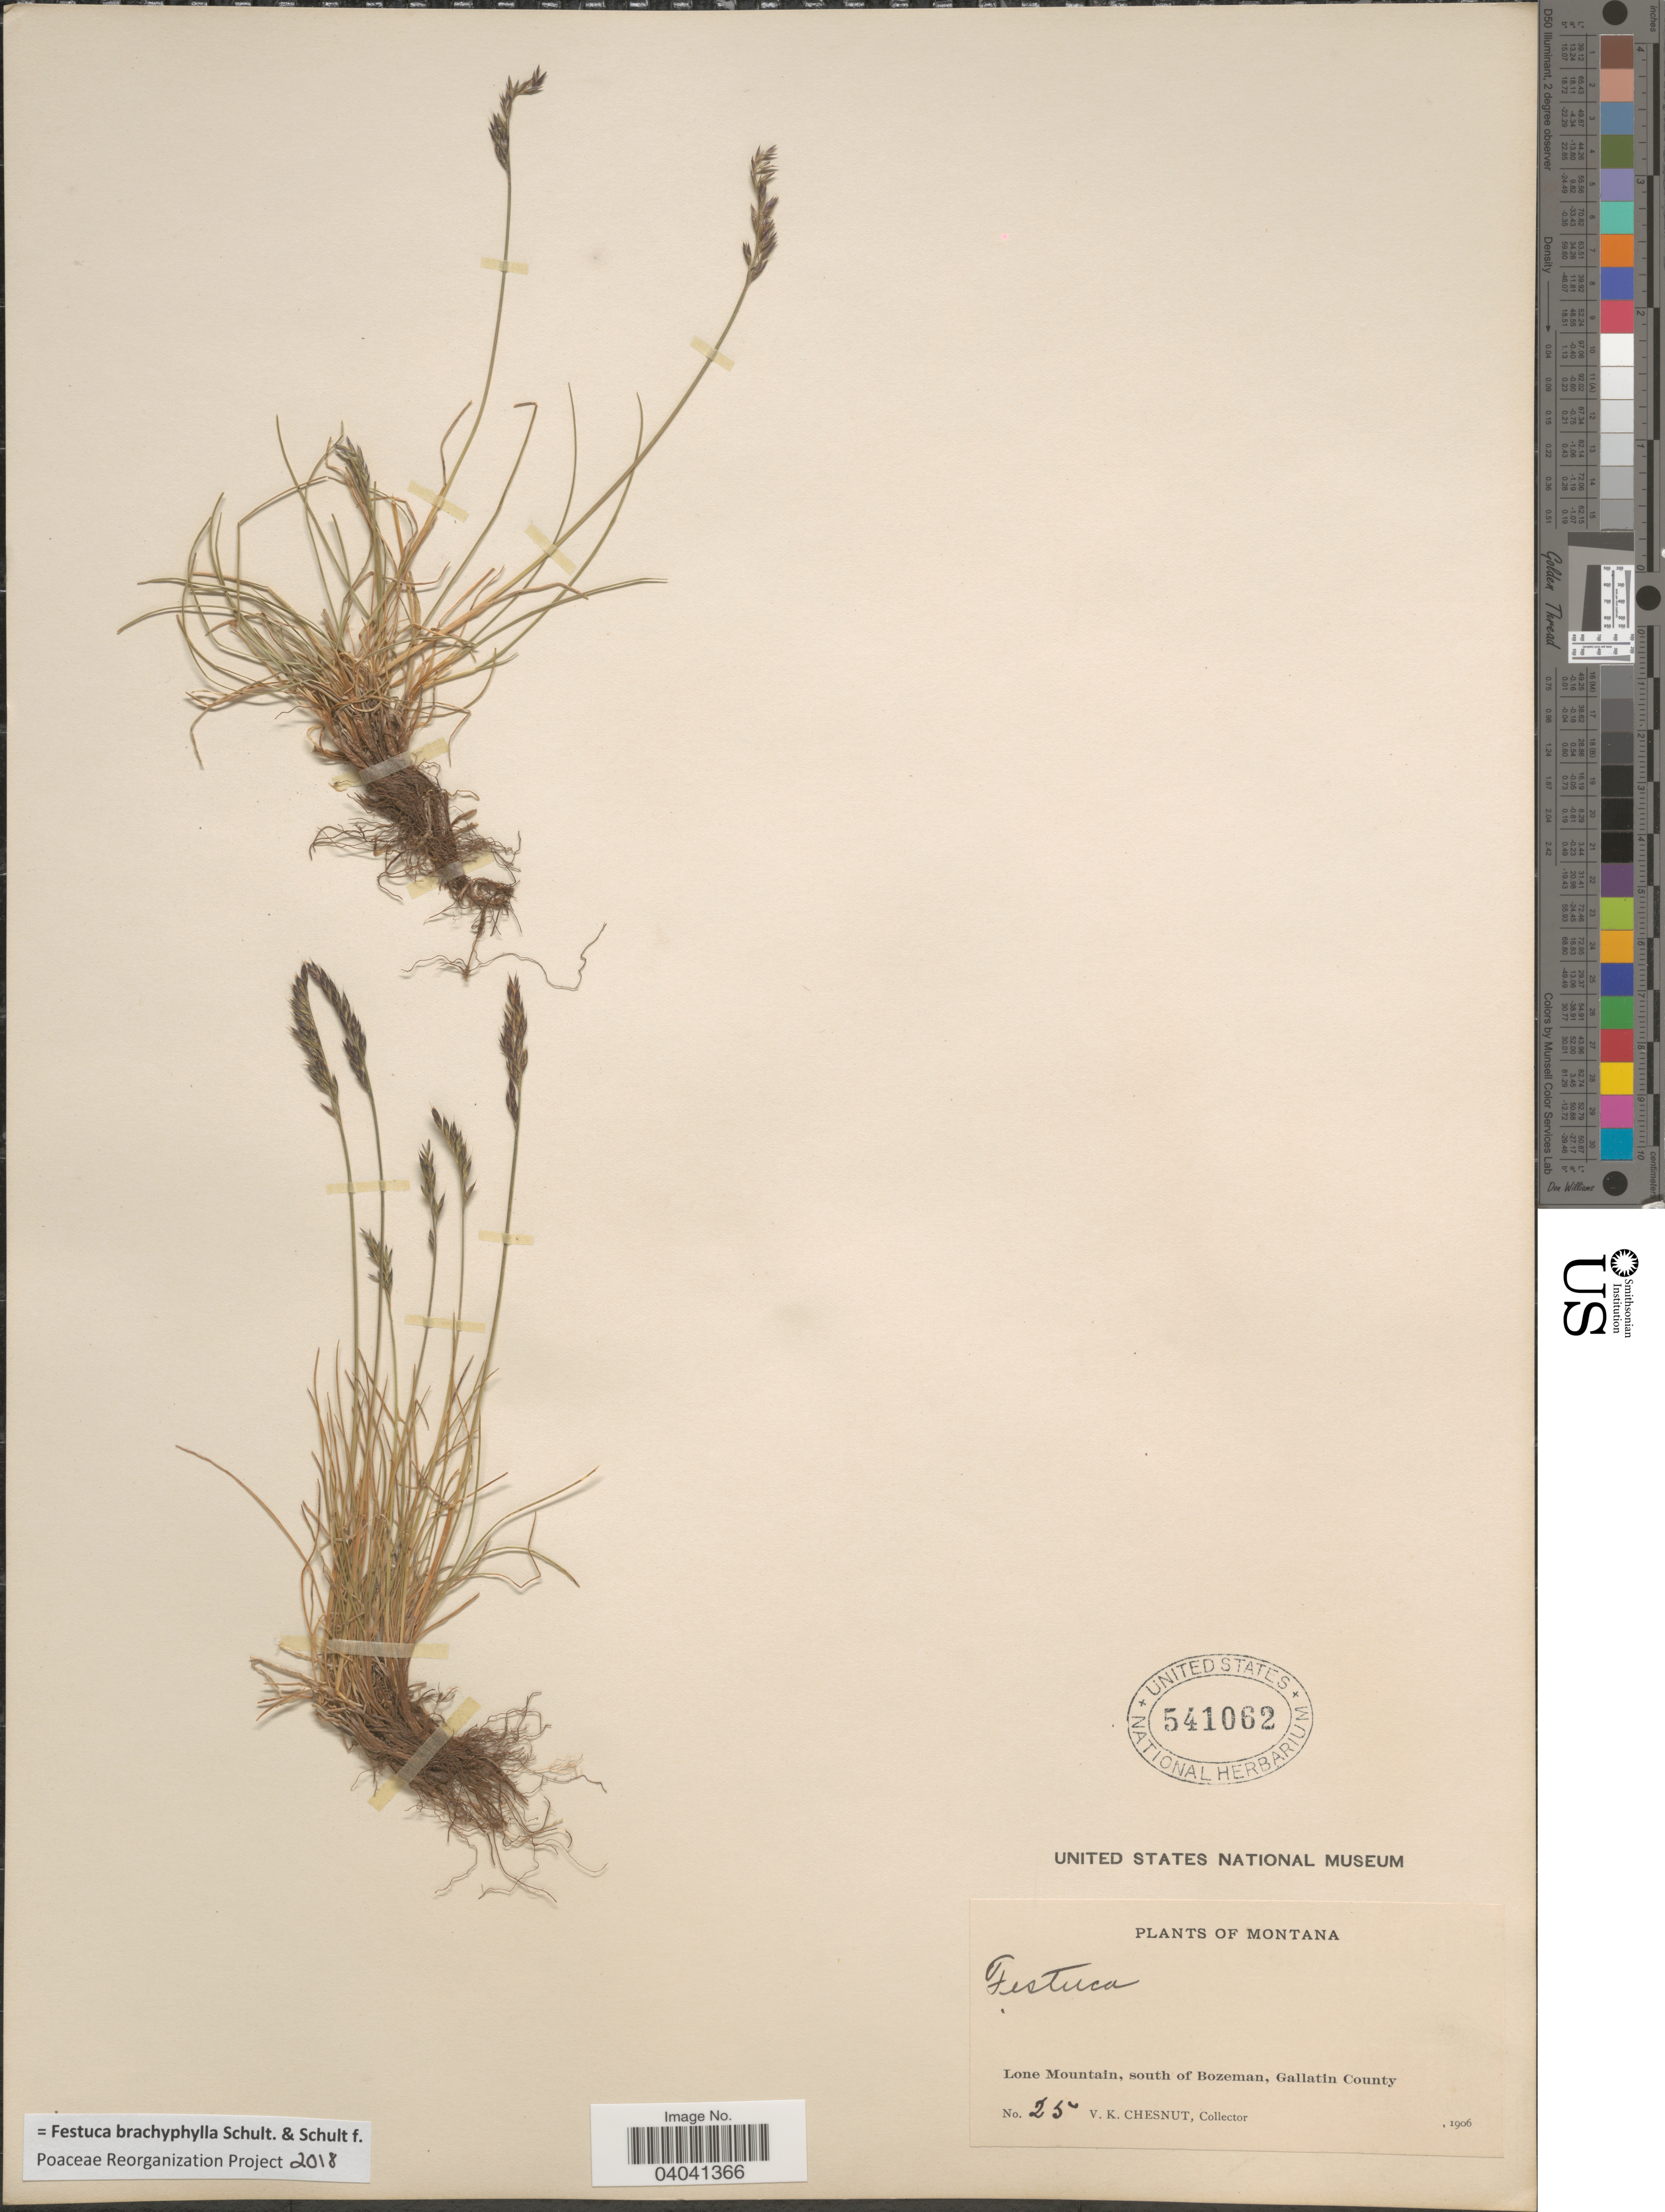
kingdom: Plantae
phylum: Tracheophyta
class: Liliopsida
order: Poales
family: Poaceae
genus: Festuca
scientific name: Festuca brachyphylla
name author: Schult. & Schult. f.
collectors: V. Chesnut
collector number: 25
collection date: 1906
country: United States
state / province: Montana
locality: Lone Mountain, south of Bozeman, Gallatin County.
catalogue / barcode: US 541062